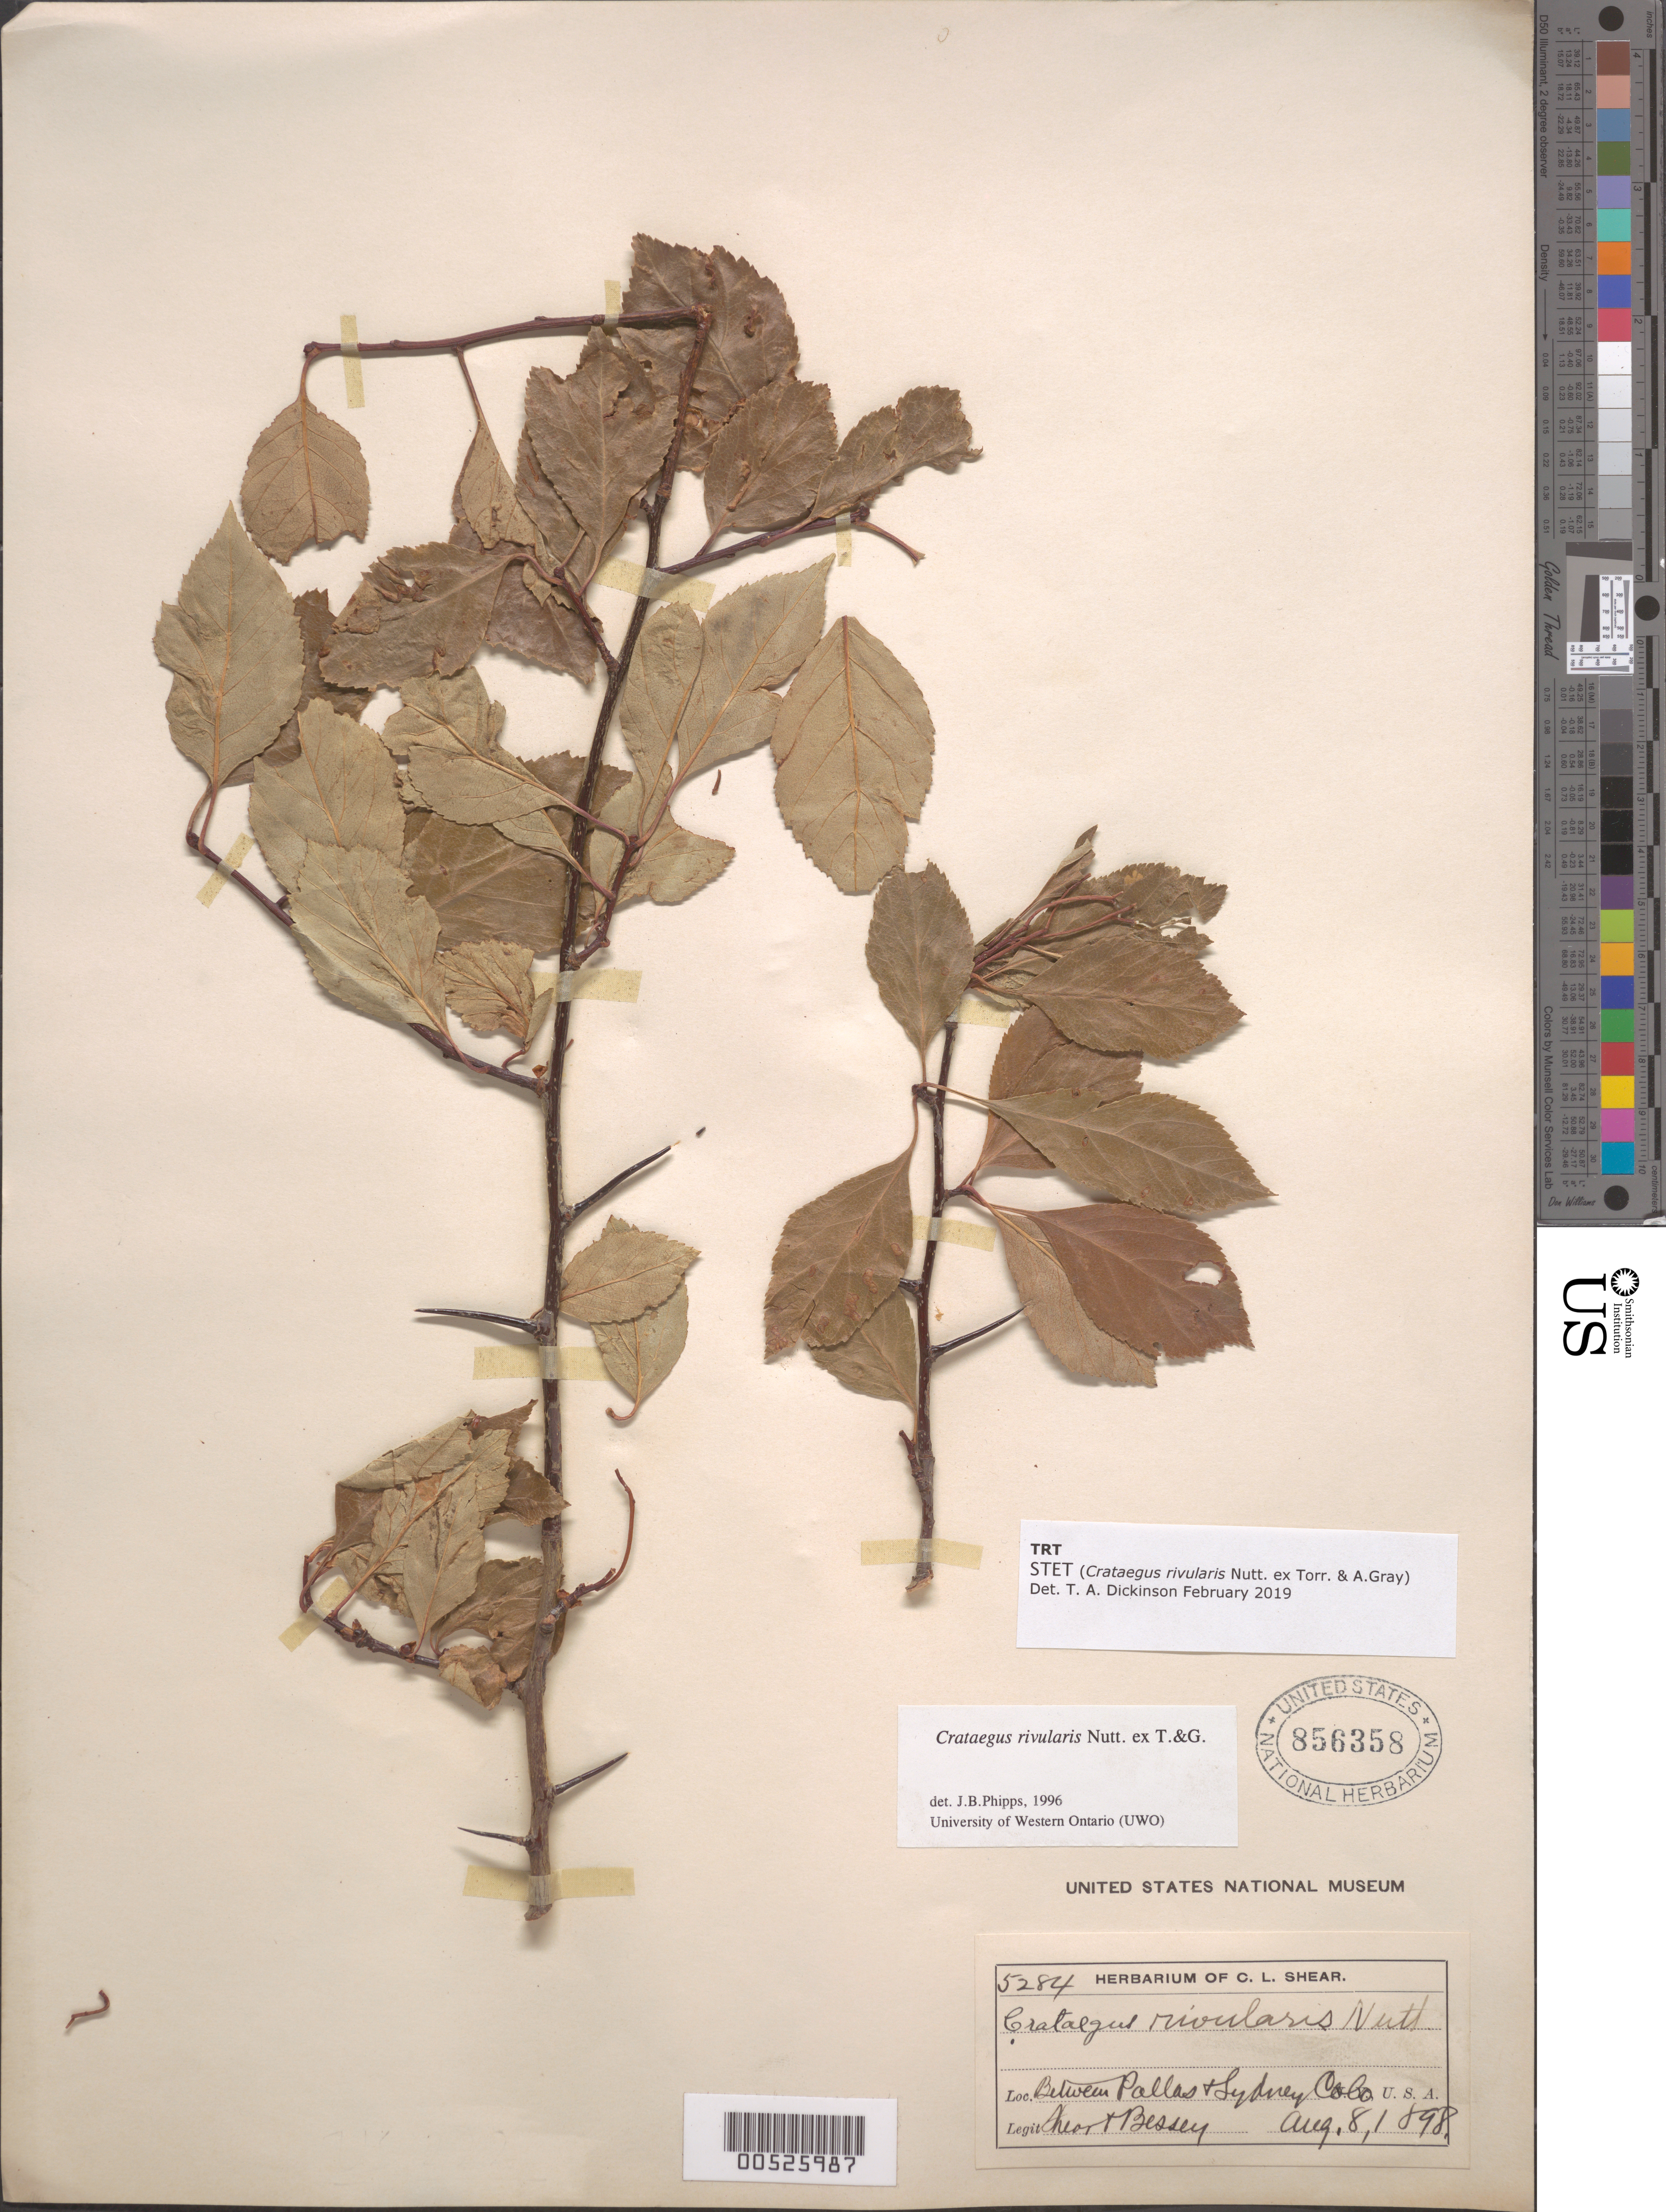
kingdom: Plantae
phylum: Tracheophyta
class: Magnoliopsida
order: Rosales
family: Rosaceae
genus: Crataegus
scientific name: Crataegus rivularis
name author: Nutt.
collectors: C. L. Shear & -. Bessey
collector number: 5284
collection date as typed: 08 Aug 1898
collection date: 1898-08-08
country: United States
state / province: Colorado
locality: Between Pallas and Sydney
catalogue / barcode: US 856358